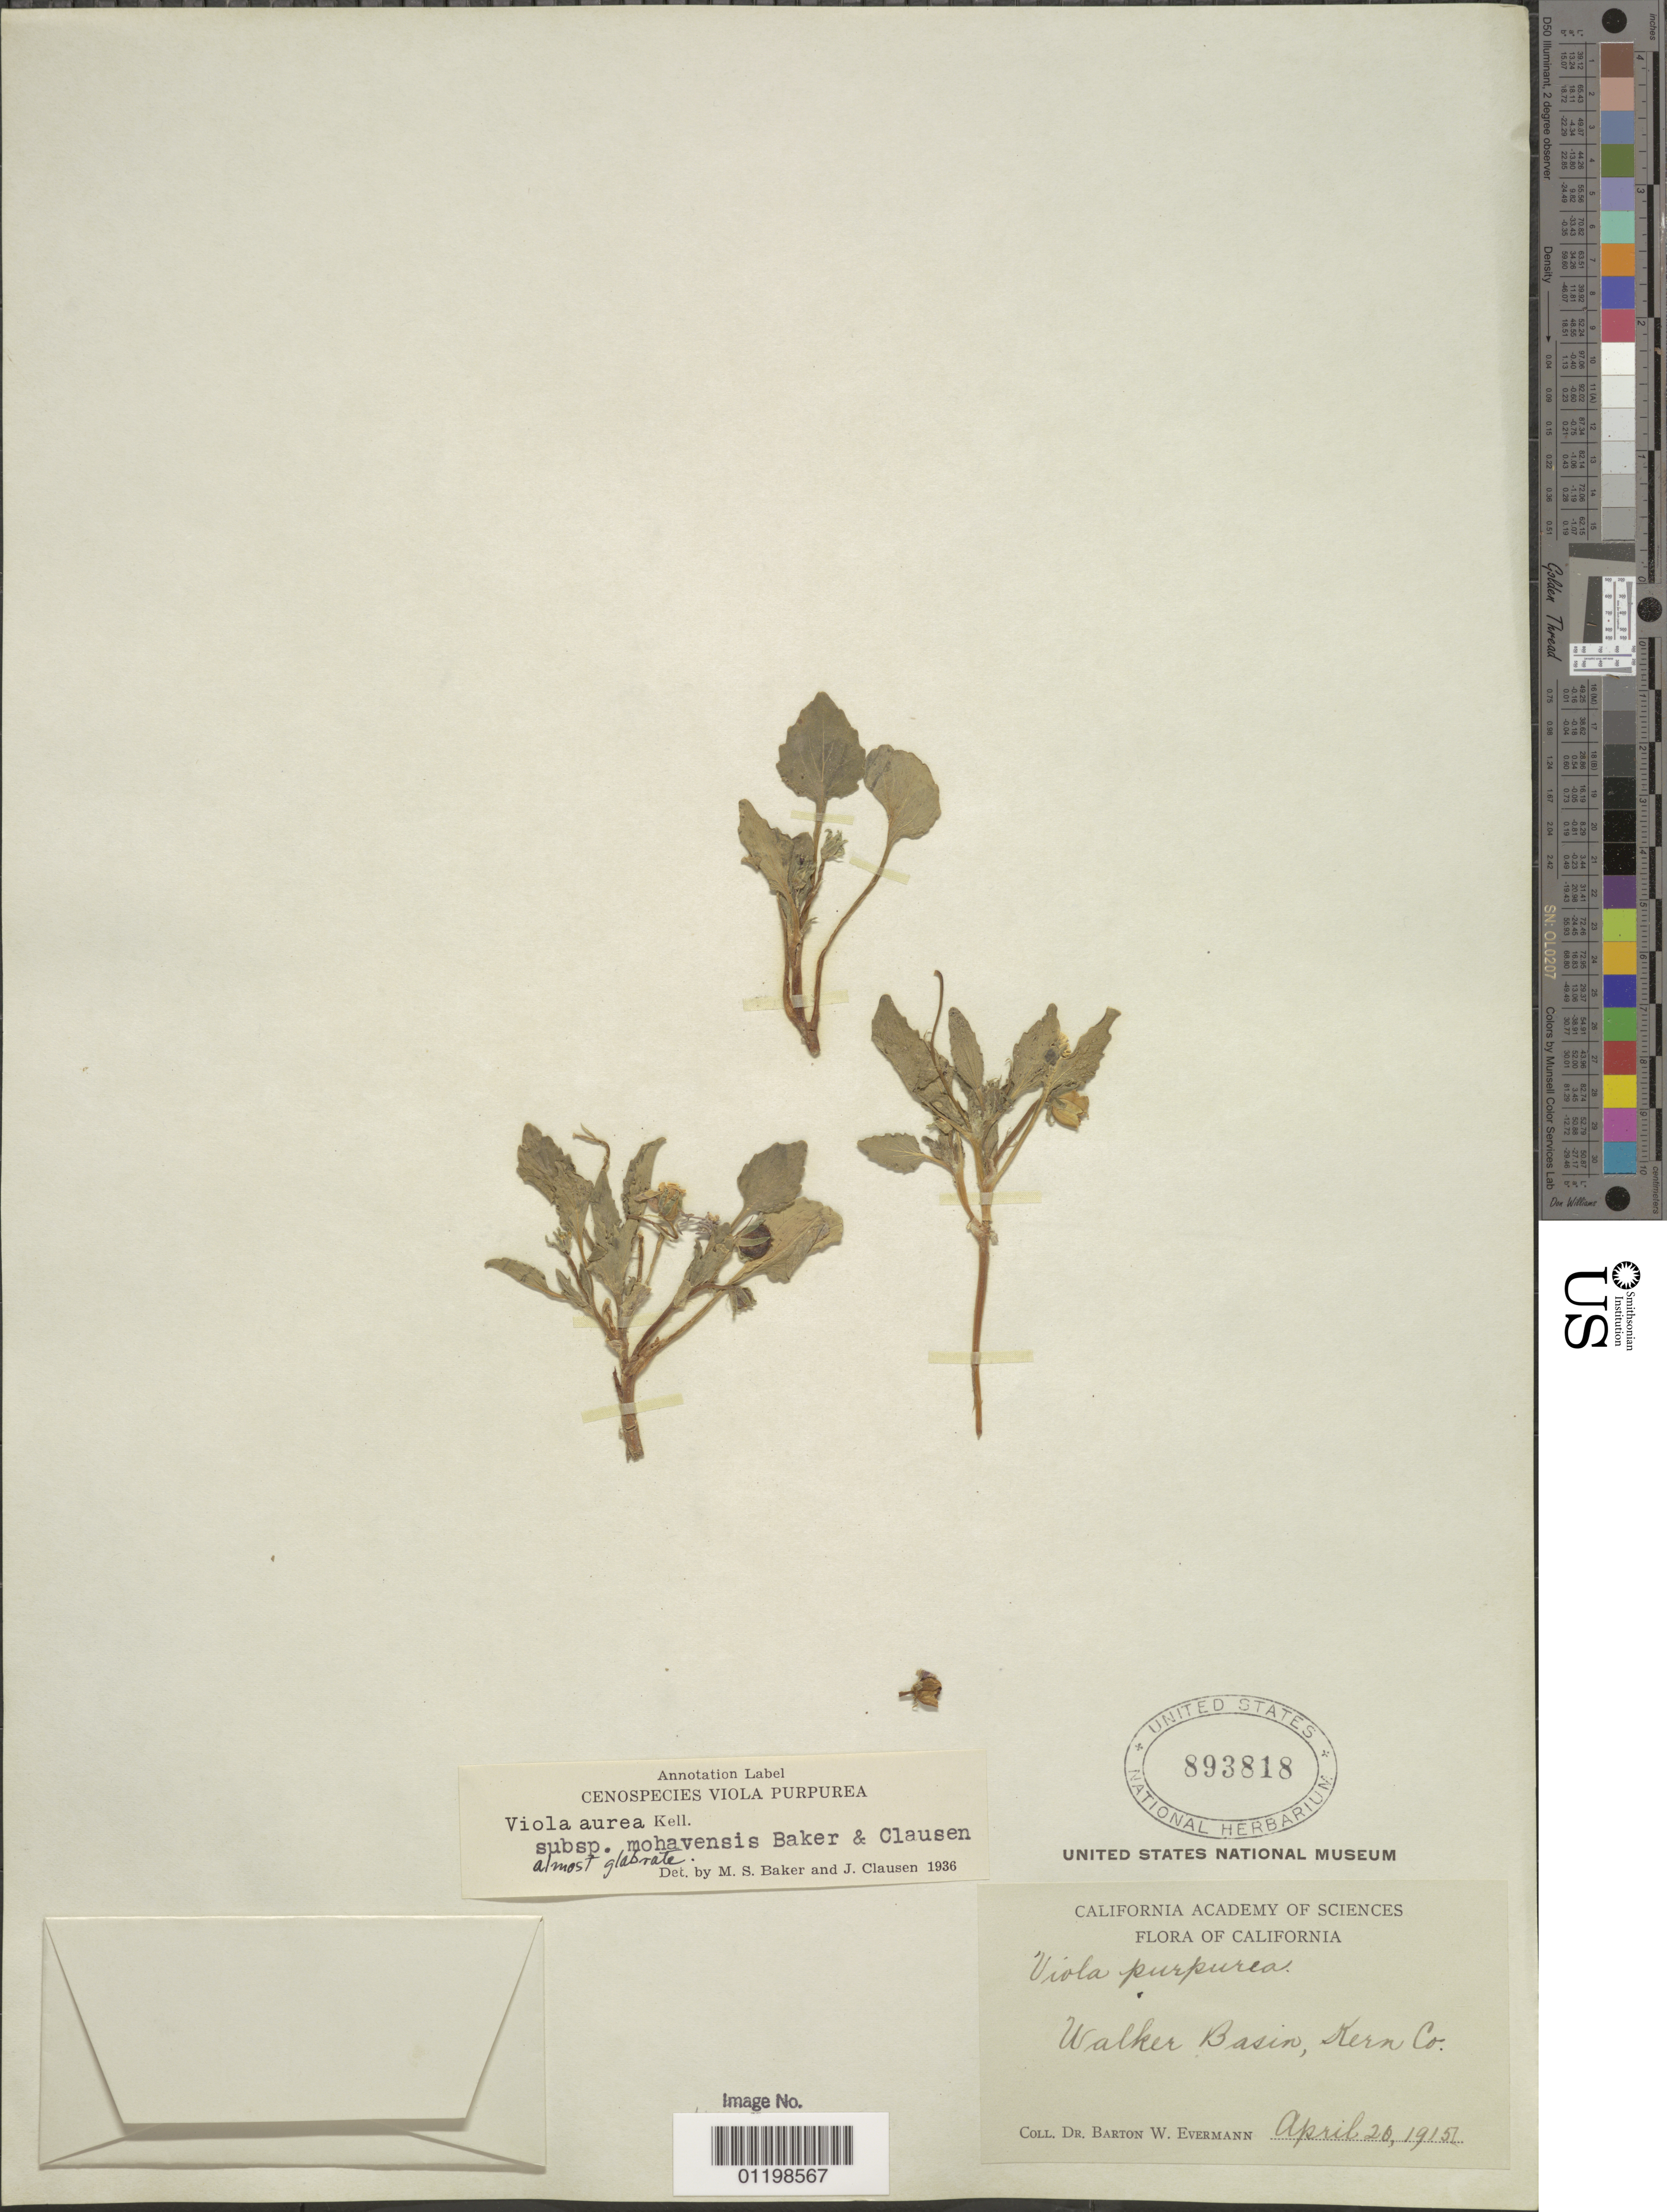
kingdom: Plantae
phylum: Tracheophyta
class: Magnoliopsida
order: Malpighiales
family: Violaceae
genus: Viola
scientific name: Viola aurea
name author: Kellogg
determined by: Baker, M. S.; Clausen, J.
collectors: B. W. Evermann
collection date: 1915-04-20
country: United States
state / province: California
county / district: Kern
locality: Walker Basin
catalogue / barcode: US 893818